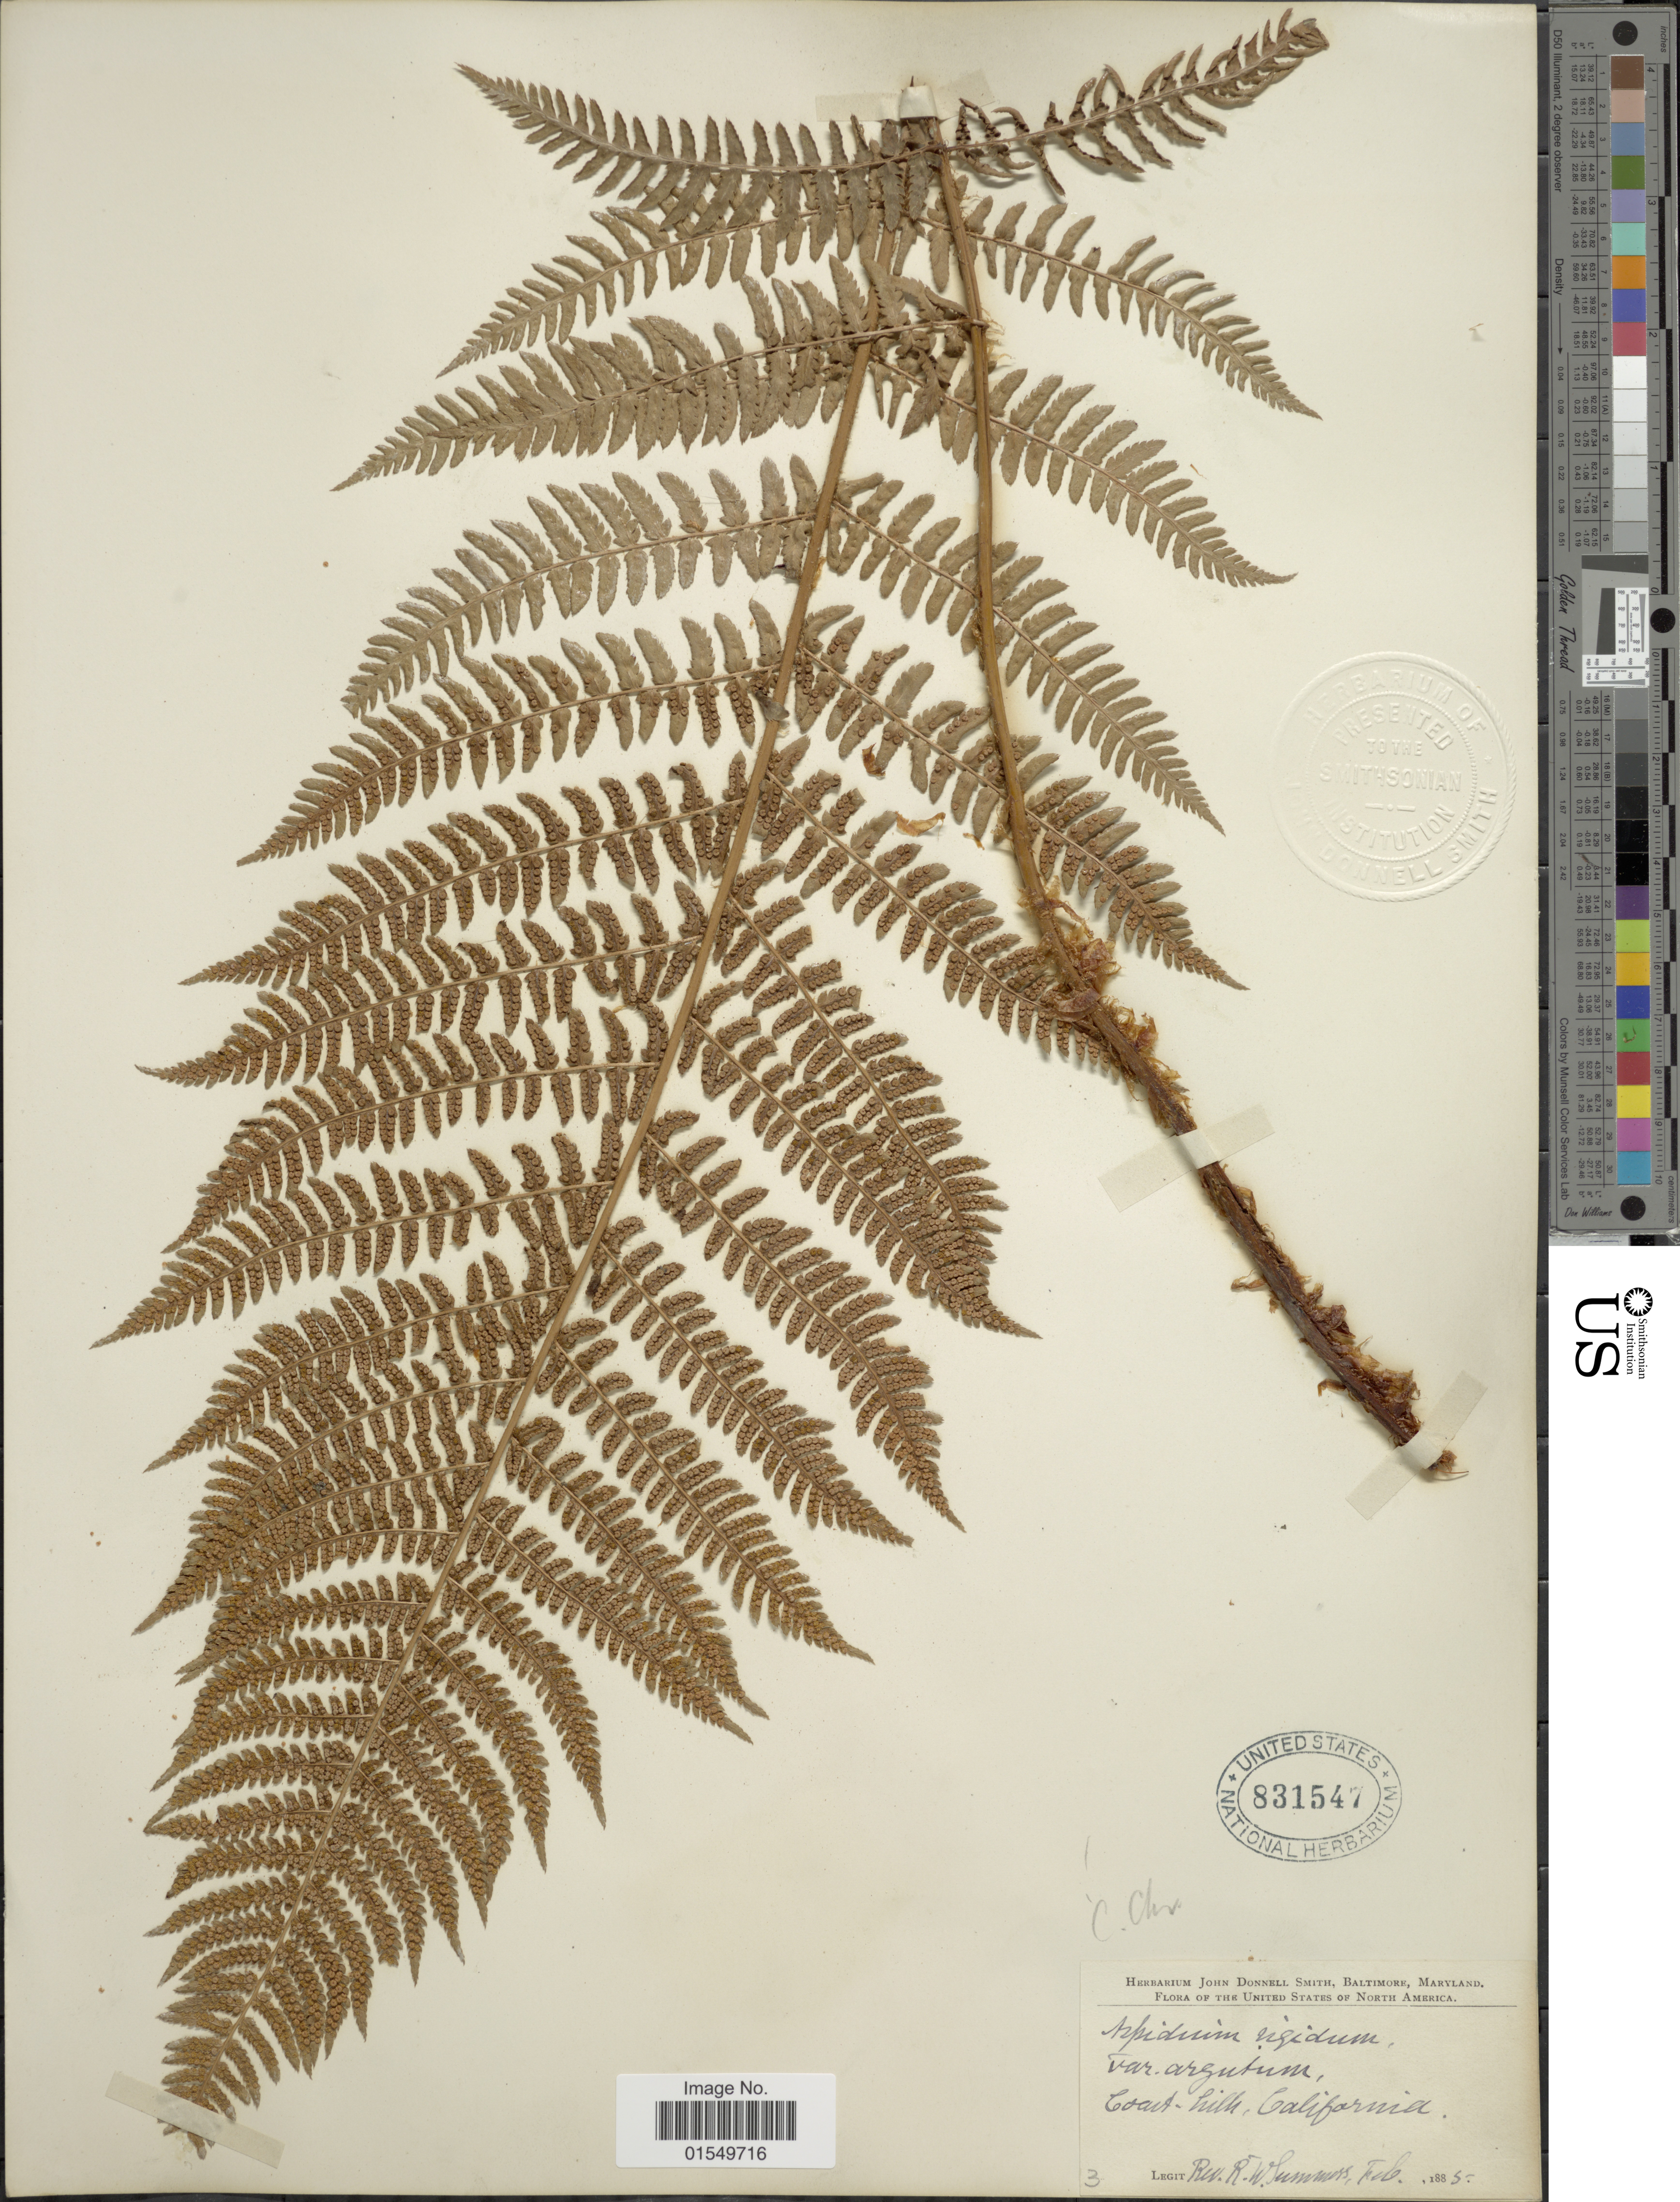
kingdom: Plantae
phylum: Tracheophyta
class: Polypodiopsida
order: Polypodiales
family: Dryopteridaceae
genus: Dryopteris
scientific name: Dryopteris arguta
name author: (Kaulf.) Maxon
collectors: R. Summers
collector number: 33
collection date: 1885-02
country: United States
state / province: California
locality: Coast Hills, California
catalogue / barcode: US 831547